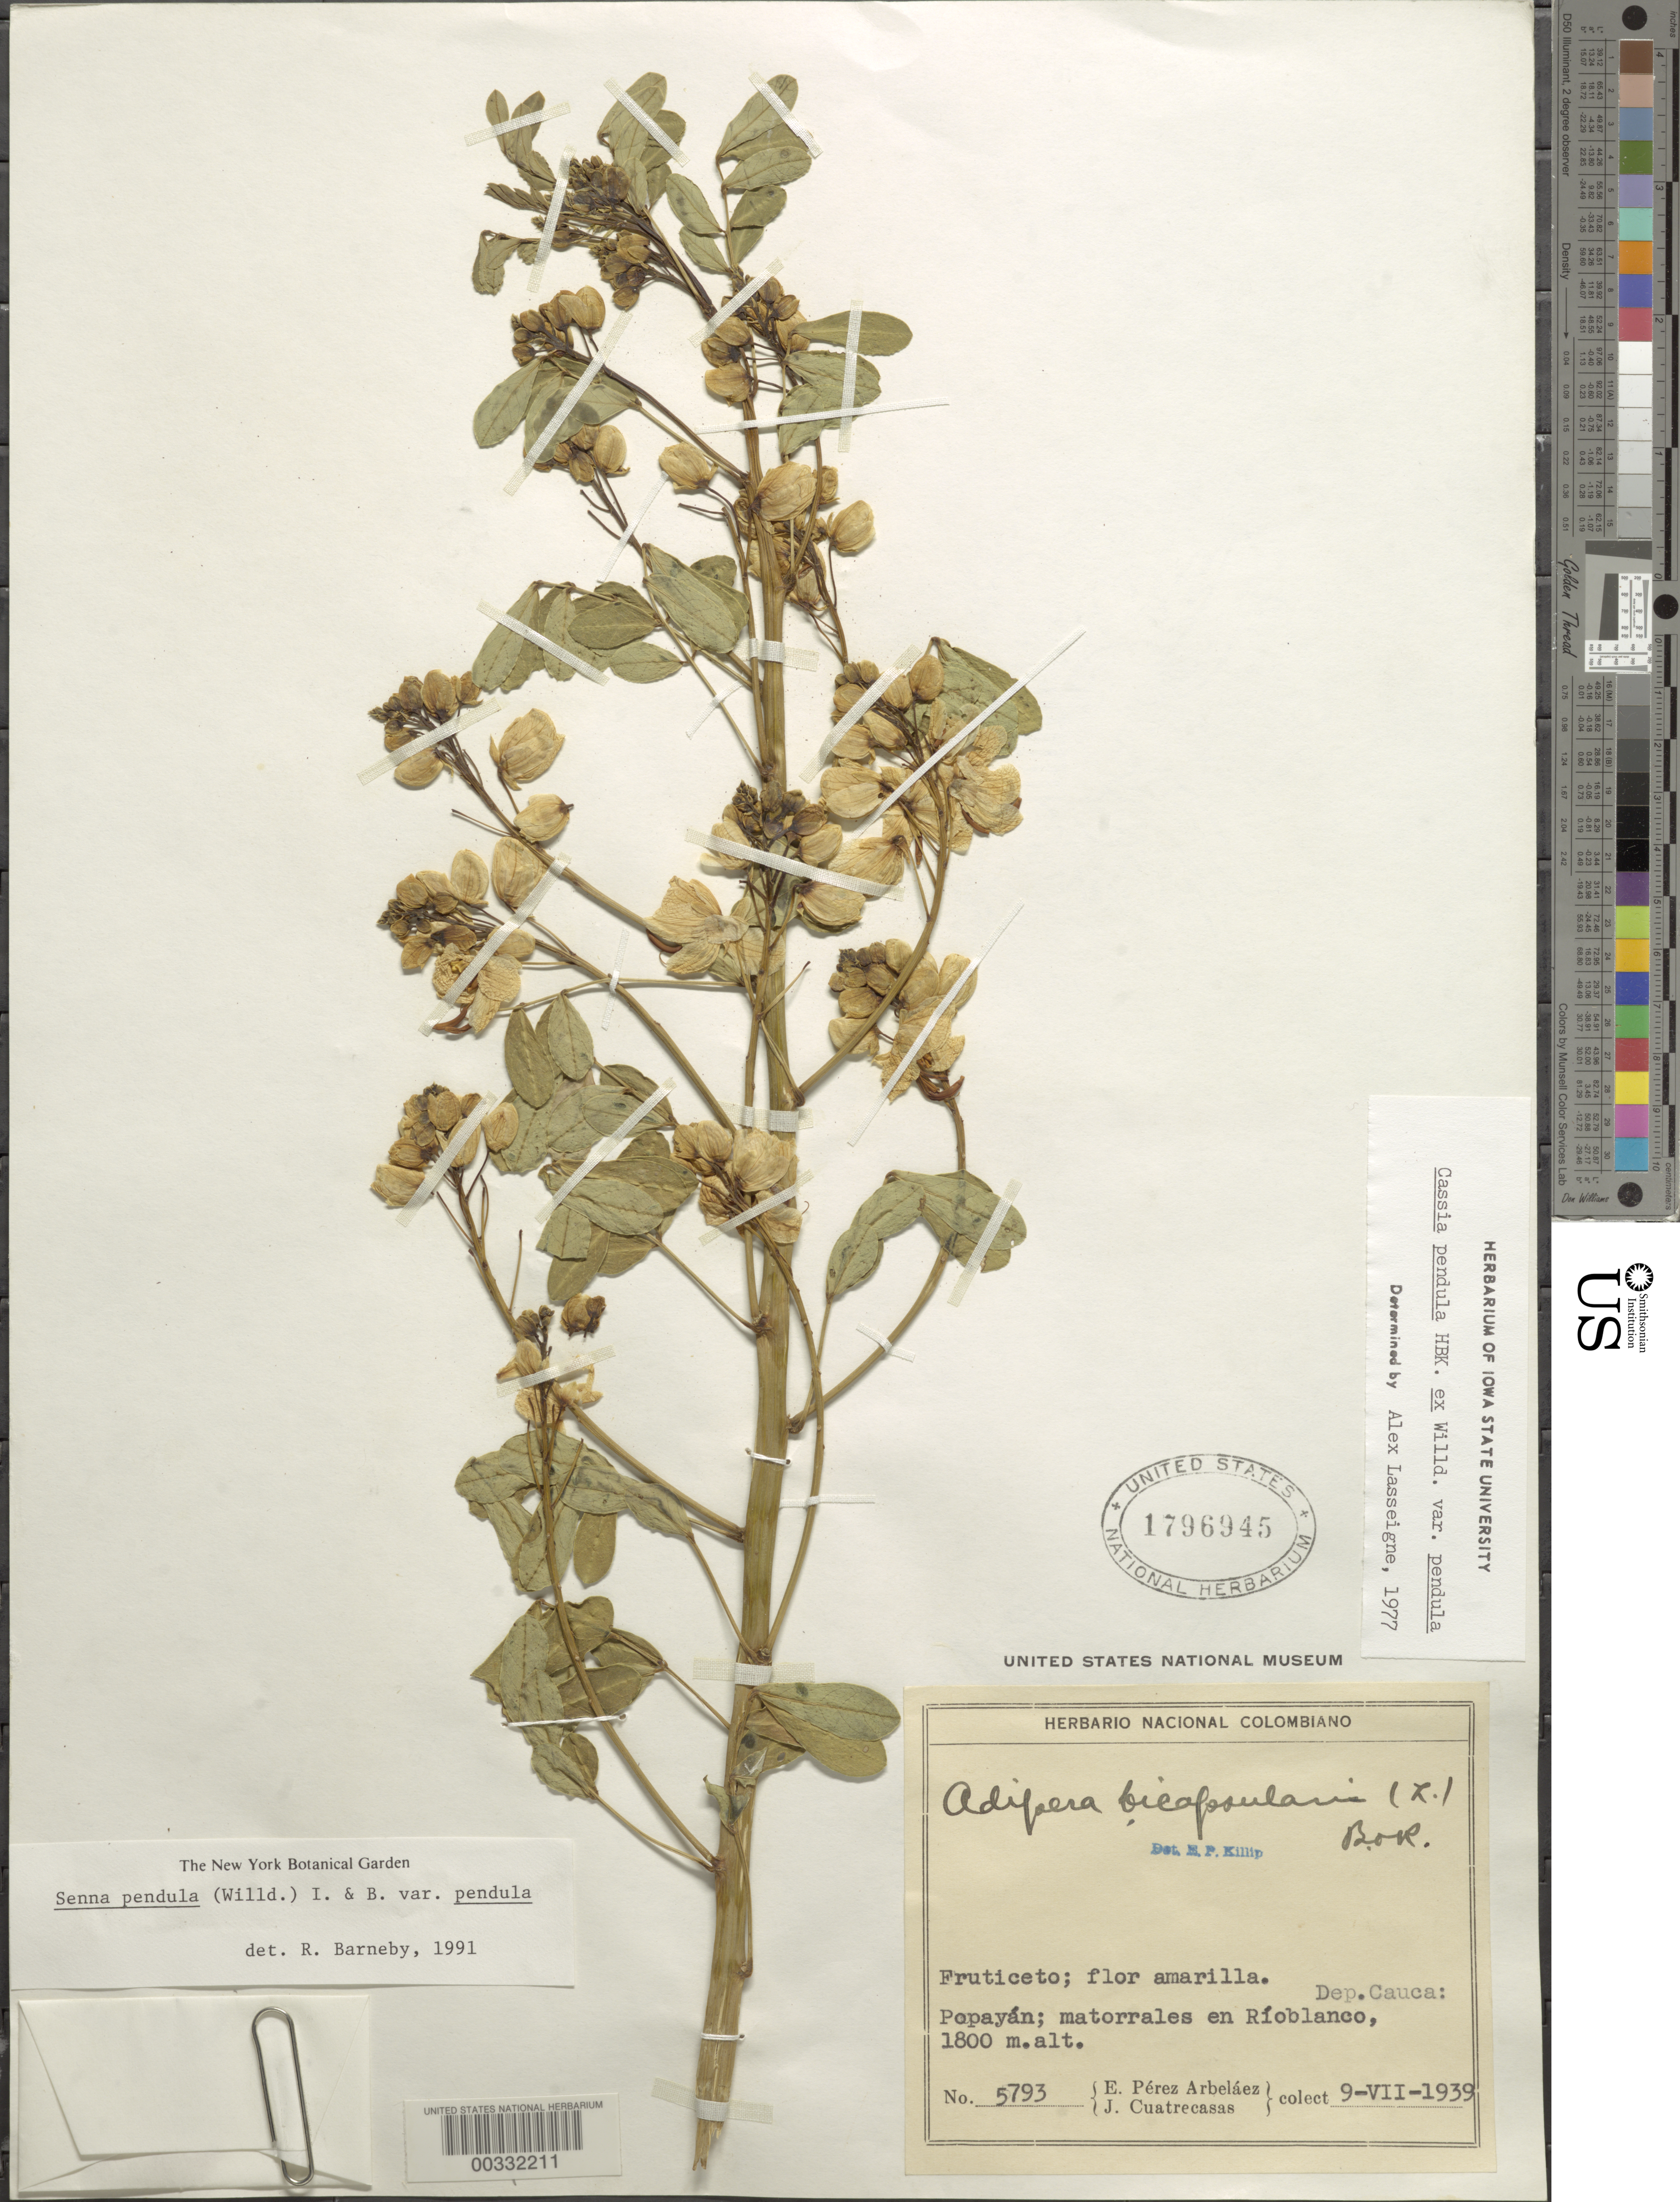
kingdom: Plantae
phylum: Tracheophyta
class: Magnoliopsida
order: Fabales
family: Fabaceae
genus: Senna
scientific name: Senna pendula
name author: (Humb. & Bonpl. ex Willd.) H.S. Irwin & Barneby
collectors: E. Pérez Arbeláez & J. Cuatrecasas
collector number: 5793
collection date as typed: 09 Jul 1939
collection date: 1939-07-09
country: Colombia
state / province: Cauca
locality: Popayán; Matorrales in Rio Blanco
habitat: Matorrales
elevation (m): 1800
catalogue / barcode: US 1796945